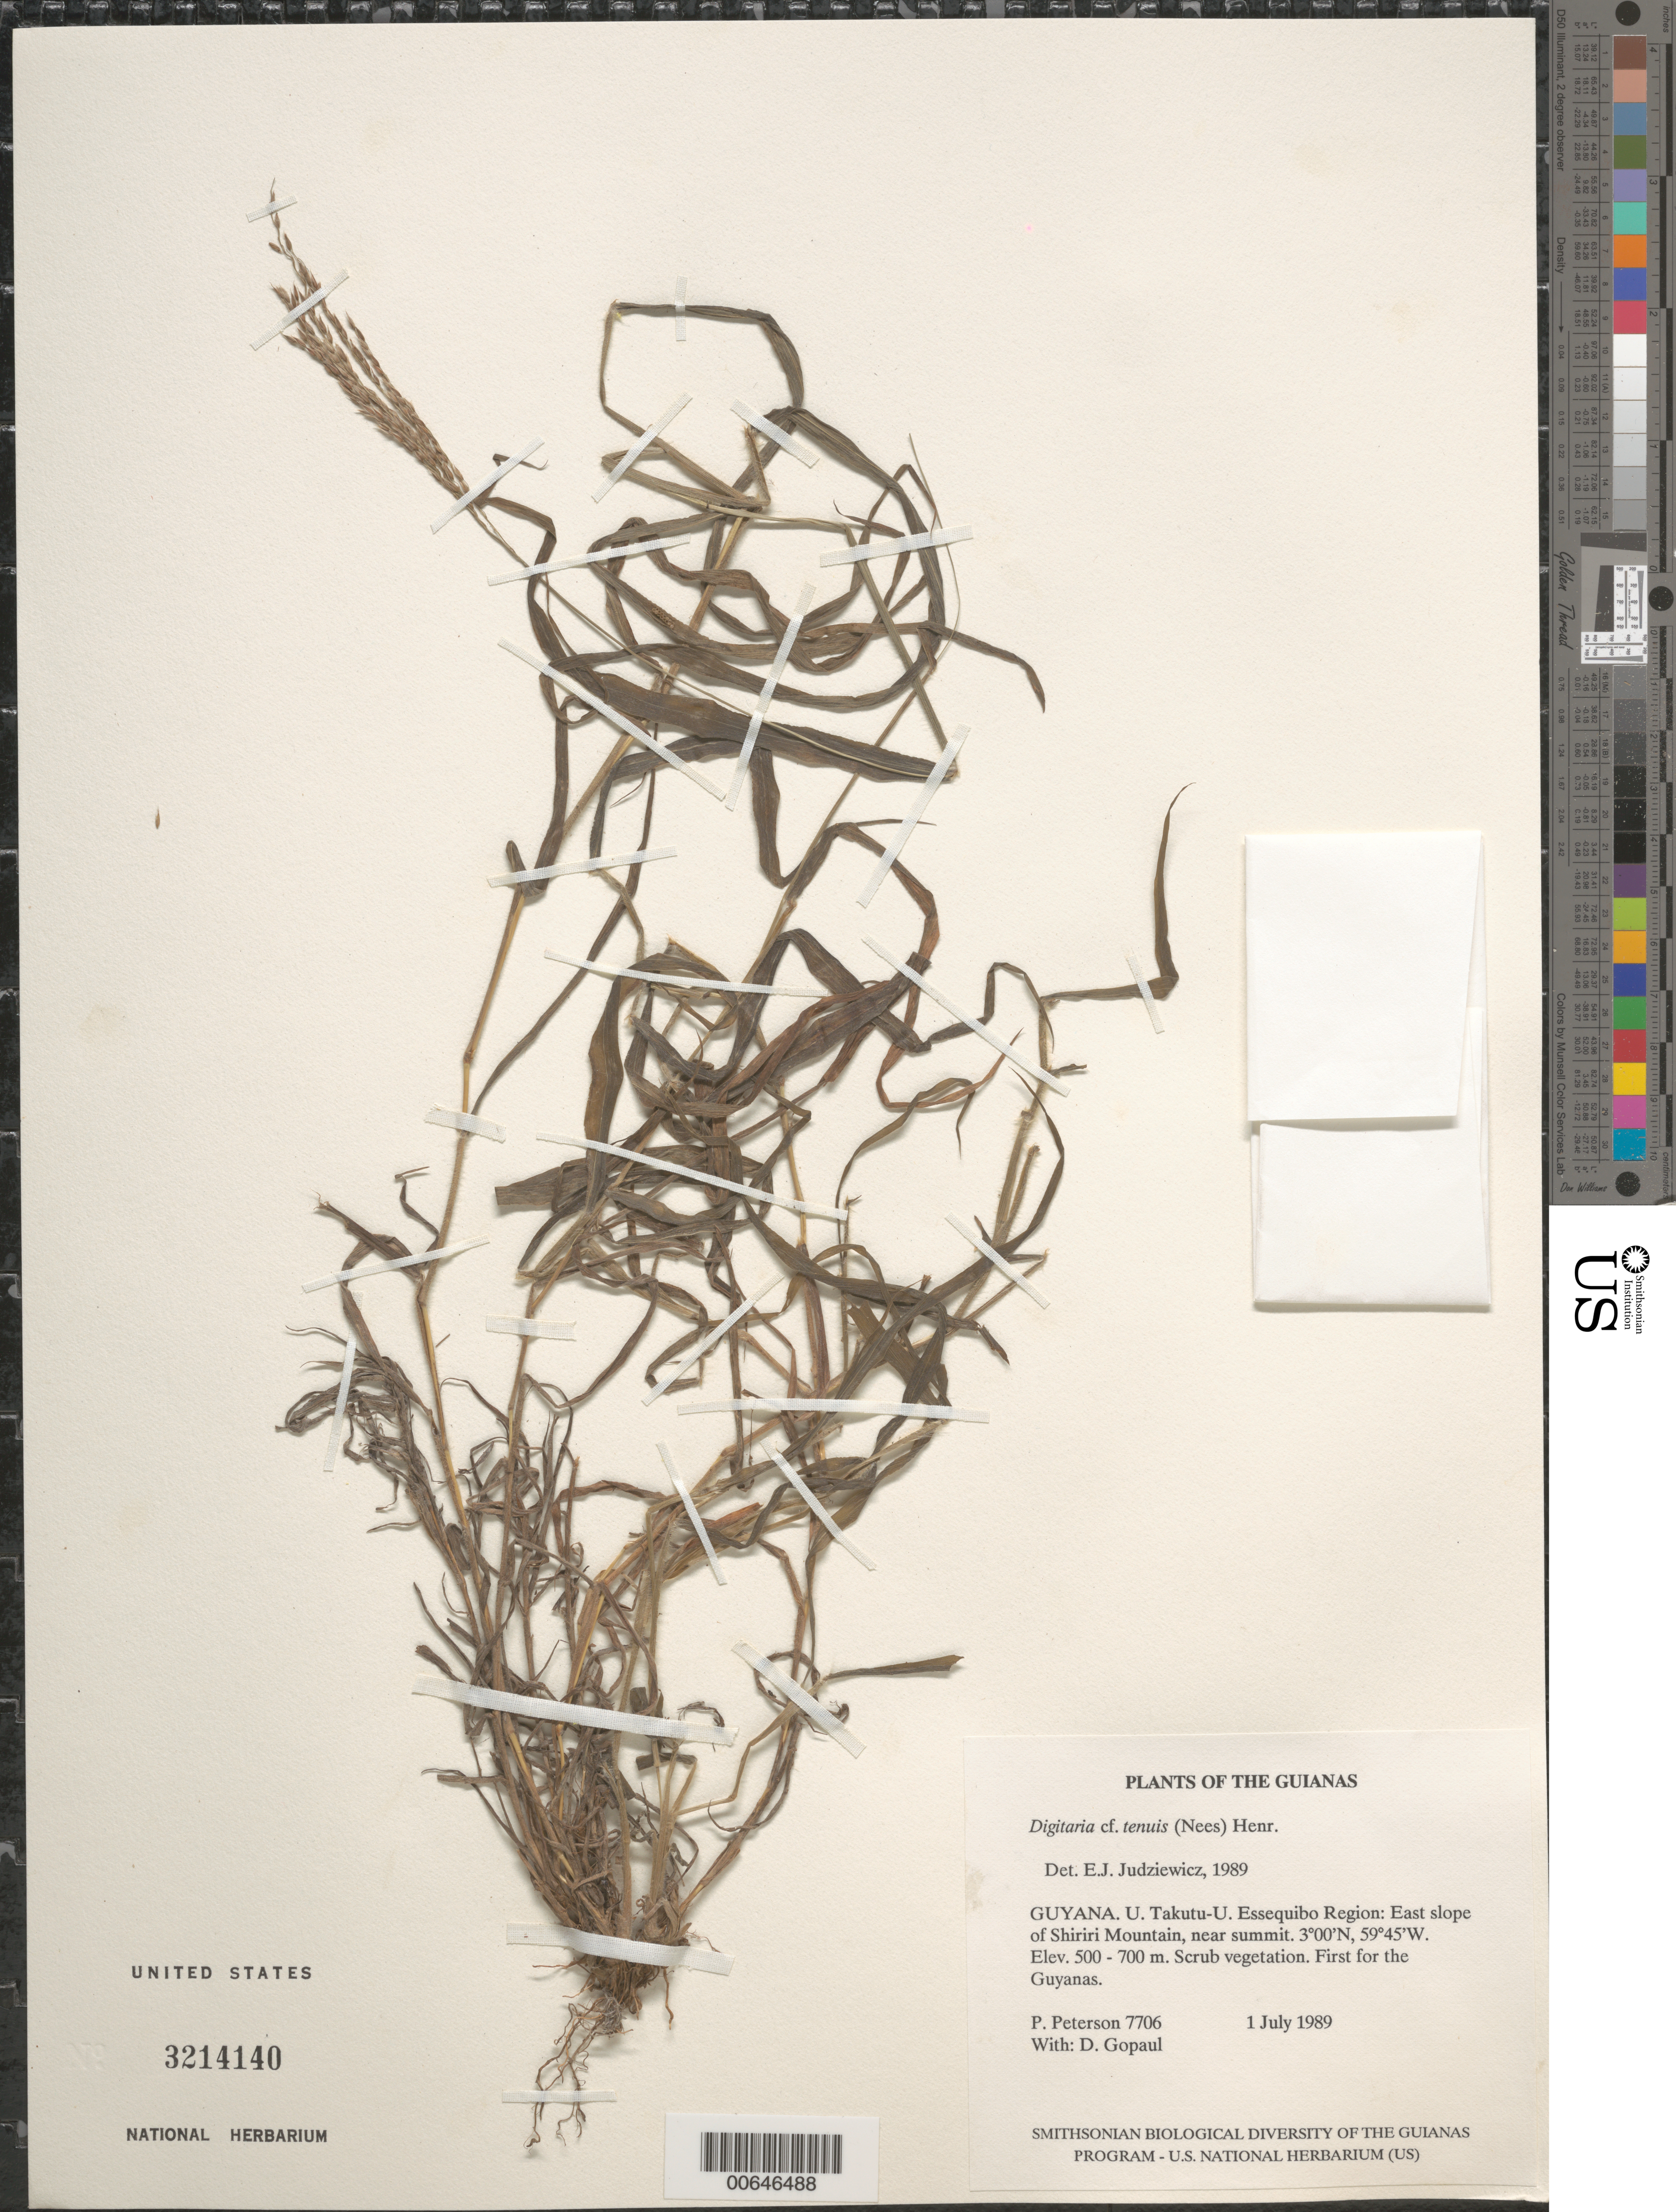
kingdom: Plantae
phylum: Tracheophyta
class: Liliopsida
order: Poales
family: Poaceae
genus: Digitaria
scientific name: Digitaria tenuis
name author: (Nees) Henr.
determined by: Judziewicz, E. J.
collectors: P. M. Peterson & D. Gopaul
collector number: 7706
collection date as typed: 1 July 1989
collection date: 1989-07-01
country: Guyana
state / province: U. Takutu-U. Essequibo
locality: East slope of Shiriri Mountain, near summit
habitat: Scrub vegetation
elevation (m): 500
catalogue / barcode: US 3214140